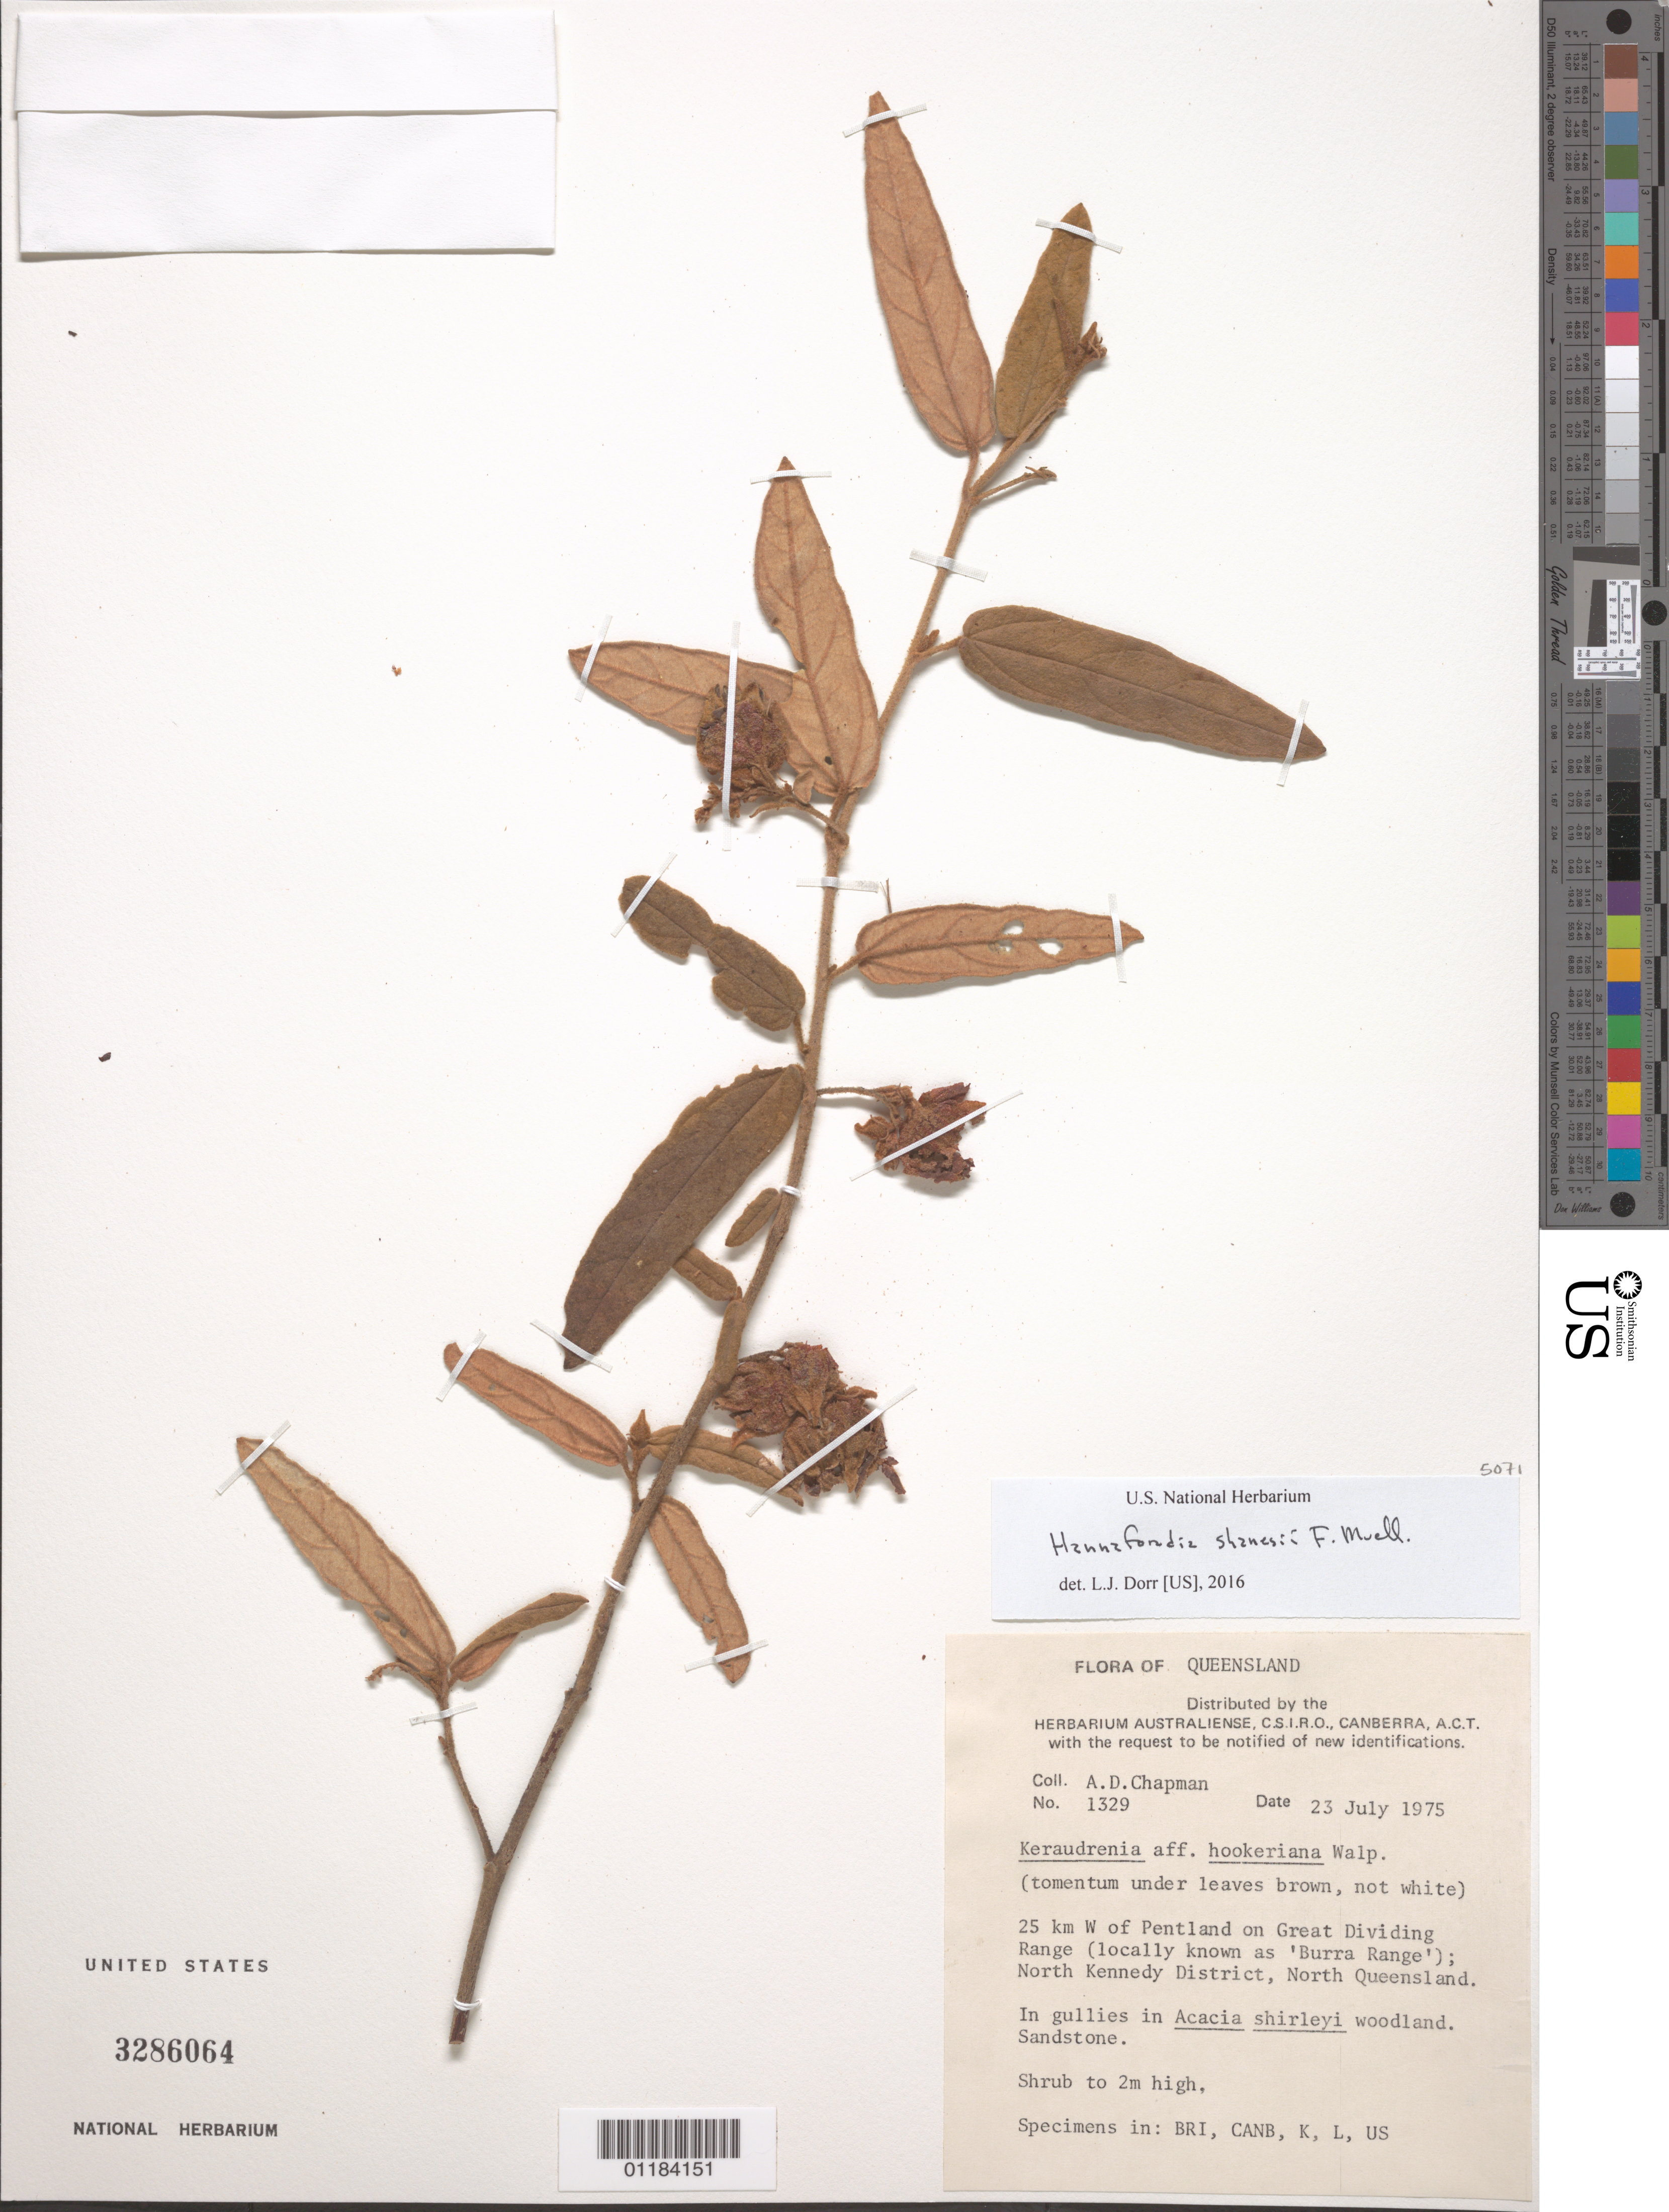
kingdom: Plantae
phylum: Tracheophyta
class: Magnoliopsida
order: Malvales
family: Malvaceae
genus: Hannafordia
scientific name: Hannafordia shanesii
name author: F. Muell.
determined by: Dorr, L. J., (BOT), Smithsonian Institution - National Museum of Natural History (UNITED STATES)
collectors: A. D. Chapman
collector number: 1329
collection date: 1975-07-23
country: Australia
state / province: Queensland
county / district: North Kennedy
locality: North Kennedy District, 25 km W of Pentland on Great Dividing Range (locally known as 'Burra Range').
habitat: in gullies in Acaica shirleyi woodland. sandstone.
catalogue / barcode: US 3286064